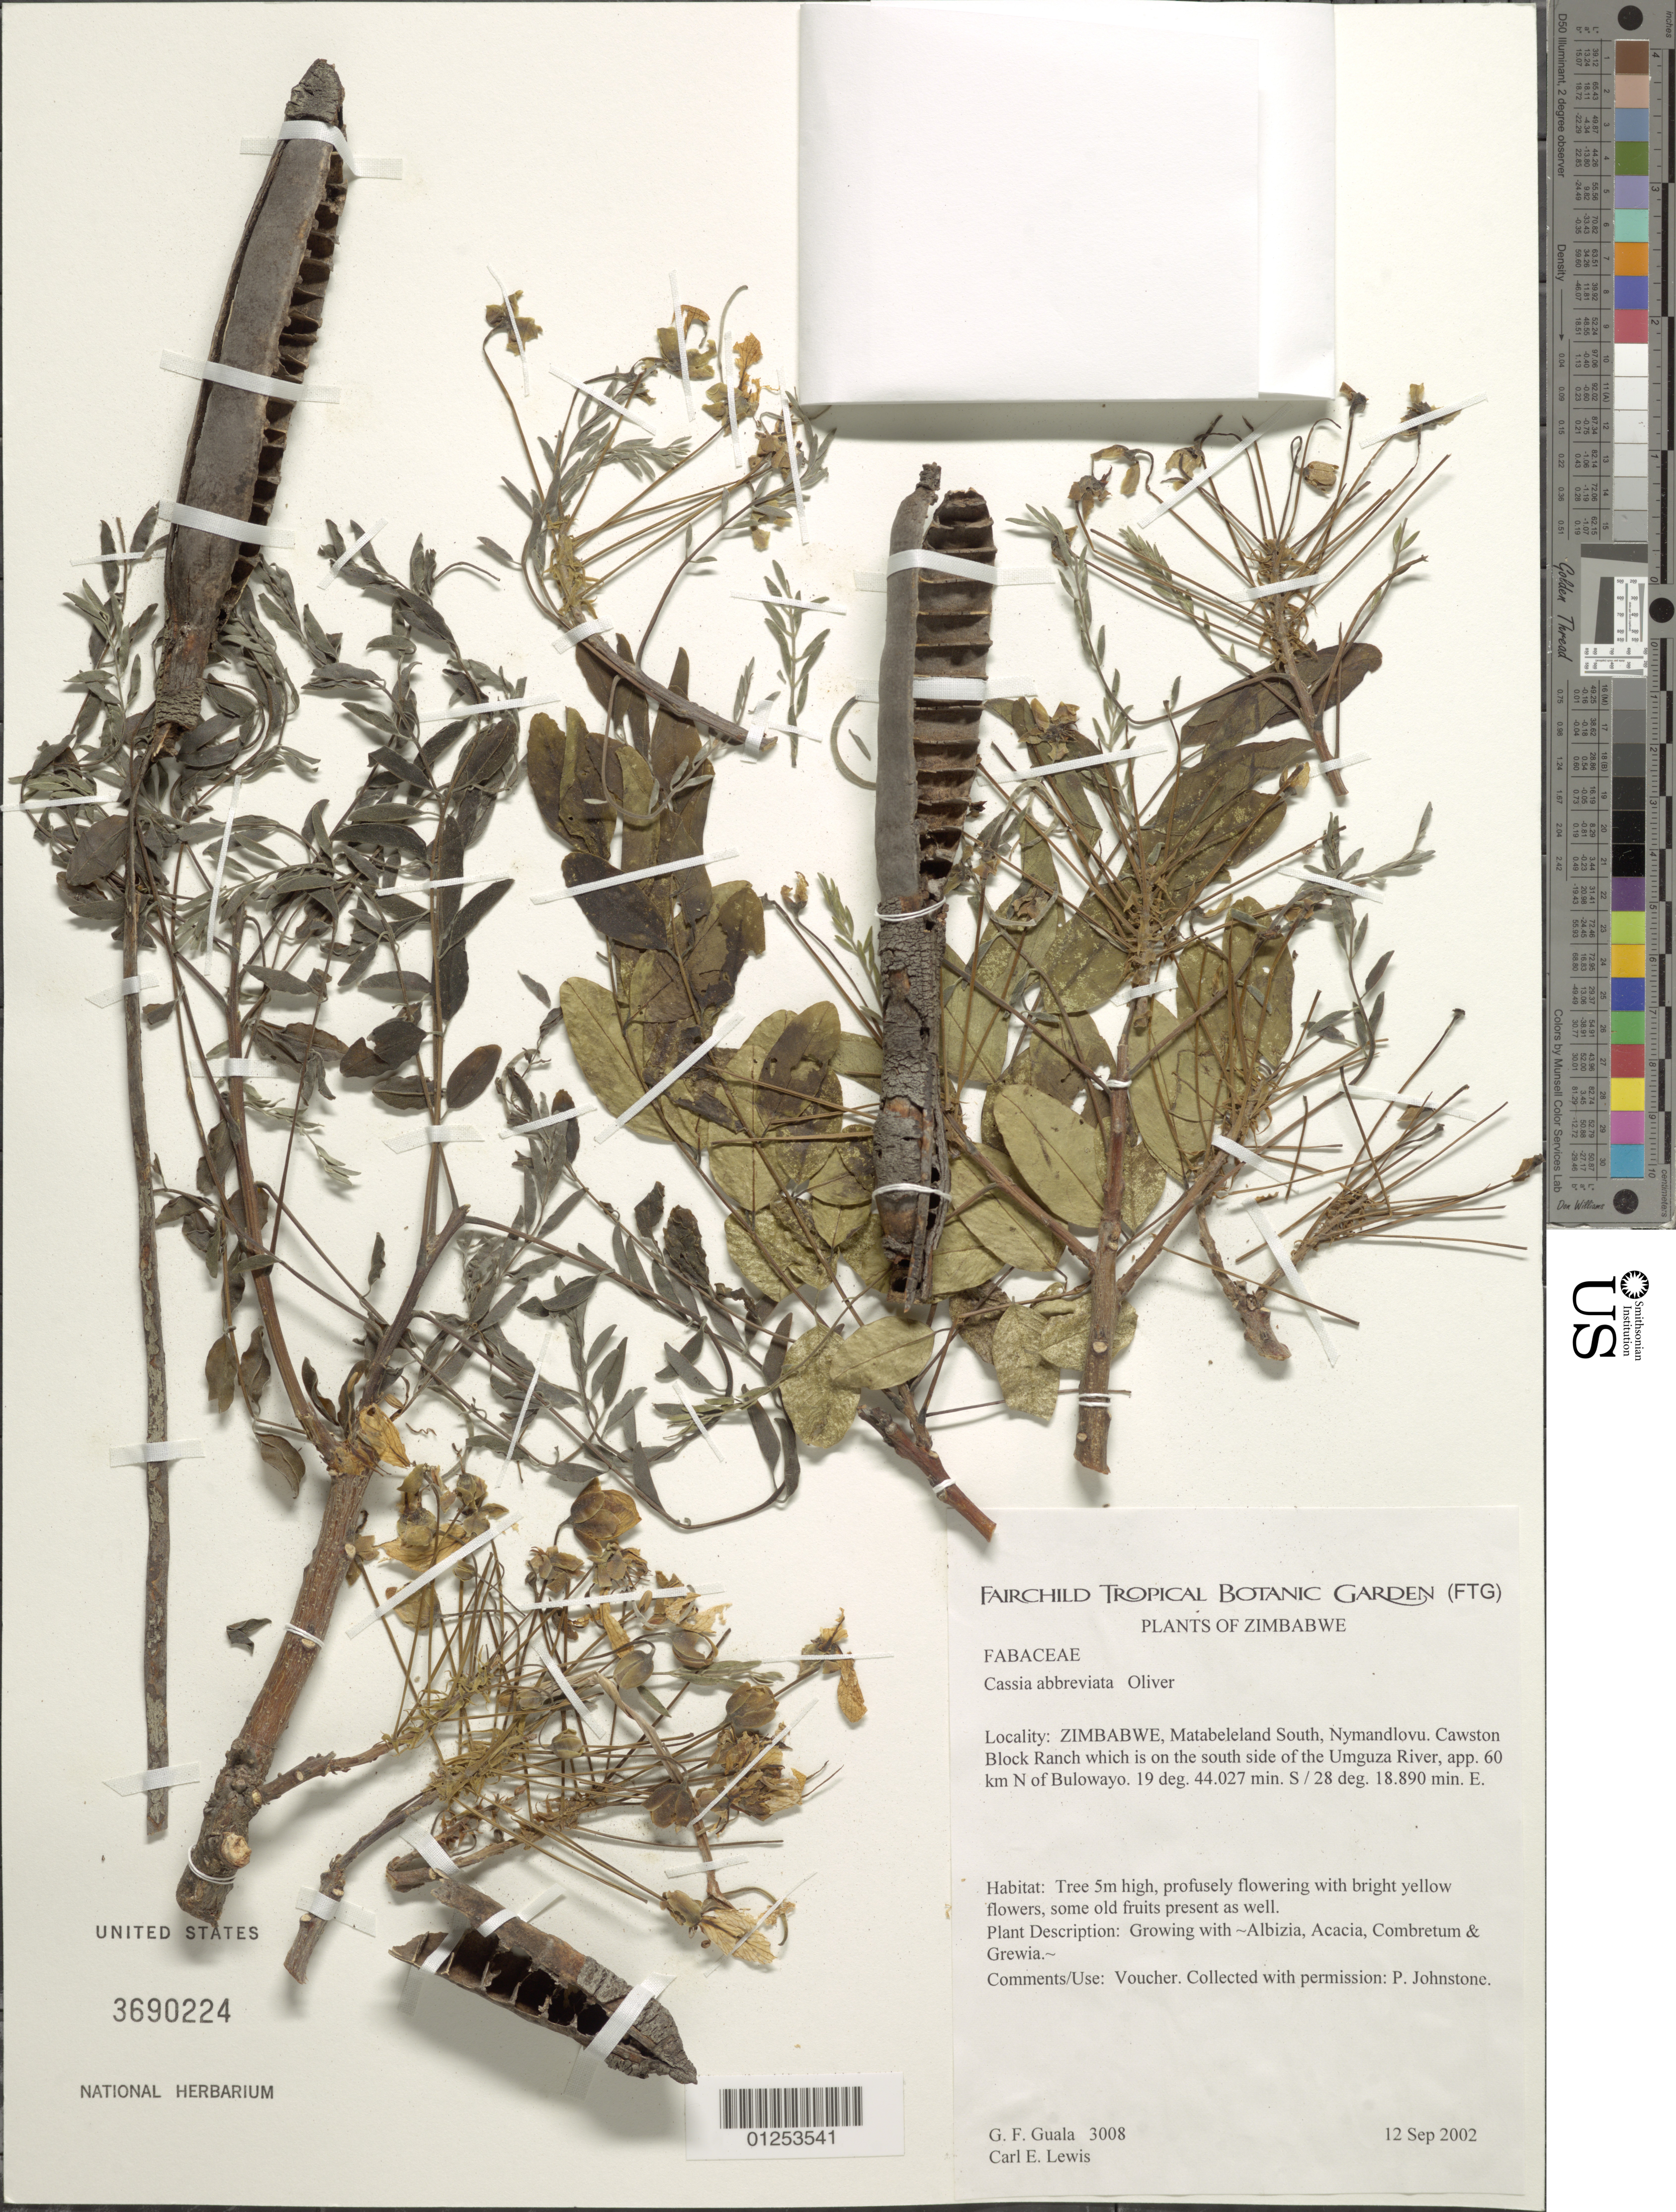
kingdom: Plantae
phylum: Tracheophyta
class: Magnoliopsida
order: Fabales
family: Fabaceae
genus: Cassia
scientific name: Cassia abbreviata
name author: Oliv.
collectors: G. Guala & C. Lewis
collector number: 3008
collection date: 2002-09-12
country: Zimbabwe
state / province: Matabeleland South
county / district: Nymandlovu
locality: Cawston Block Ranch which is on the south side of the Umguza River, approx. 60 km N of Bulawayo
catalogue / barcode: US 3690224